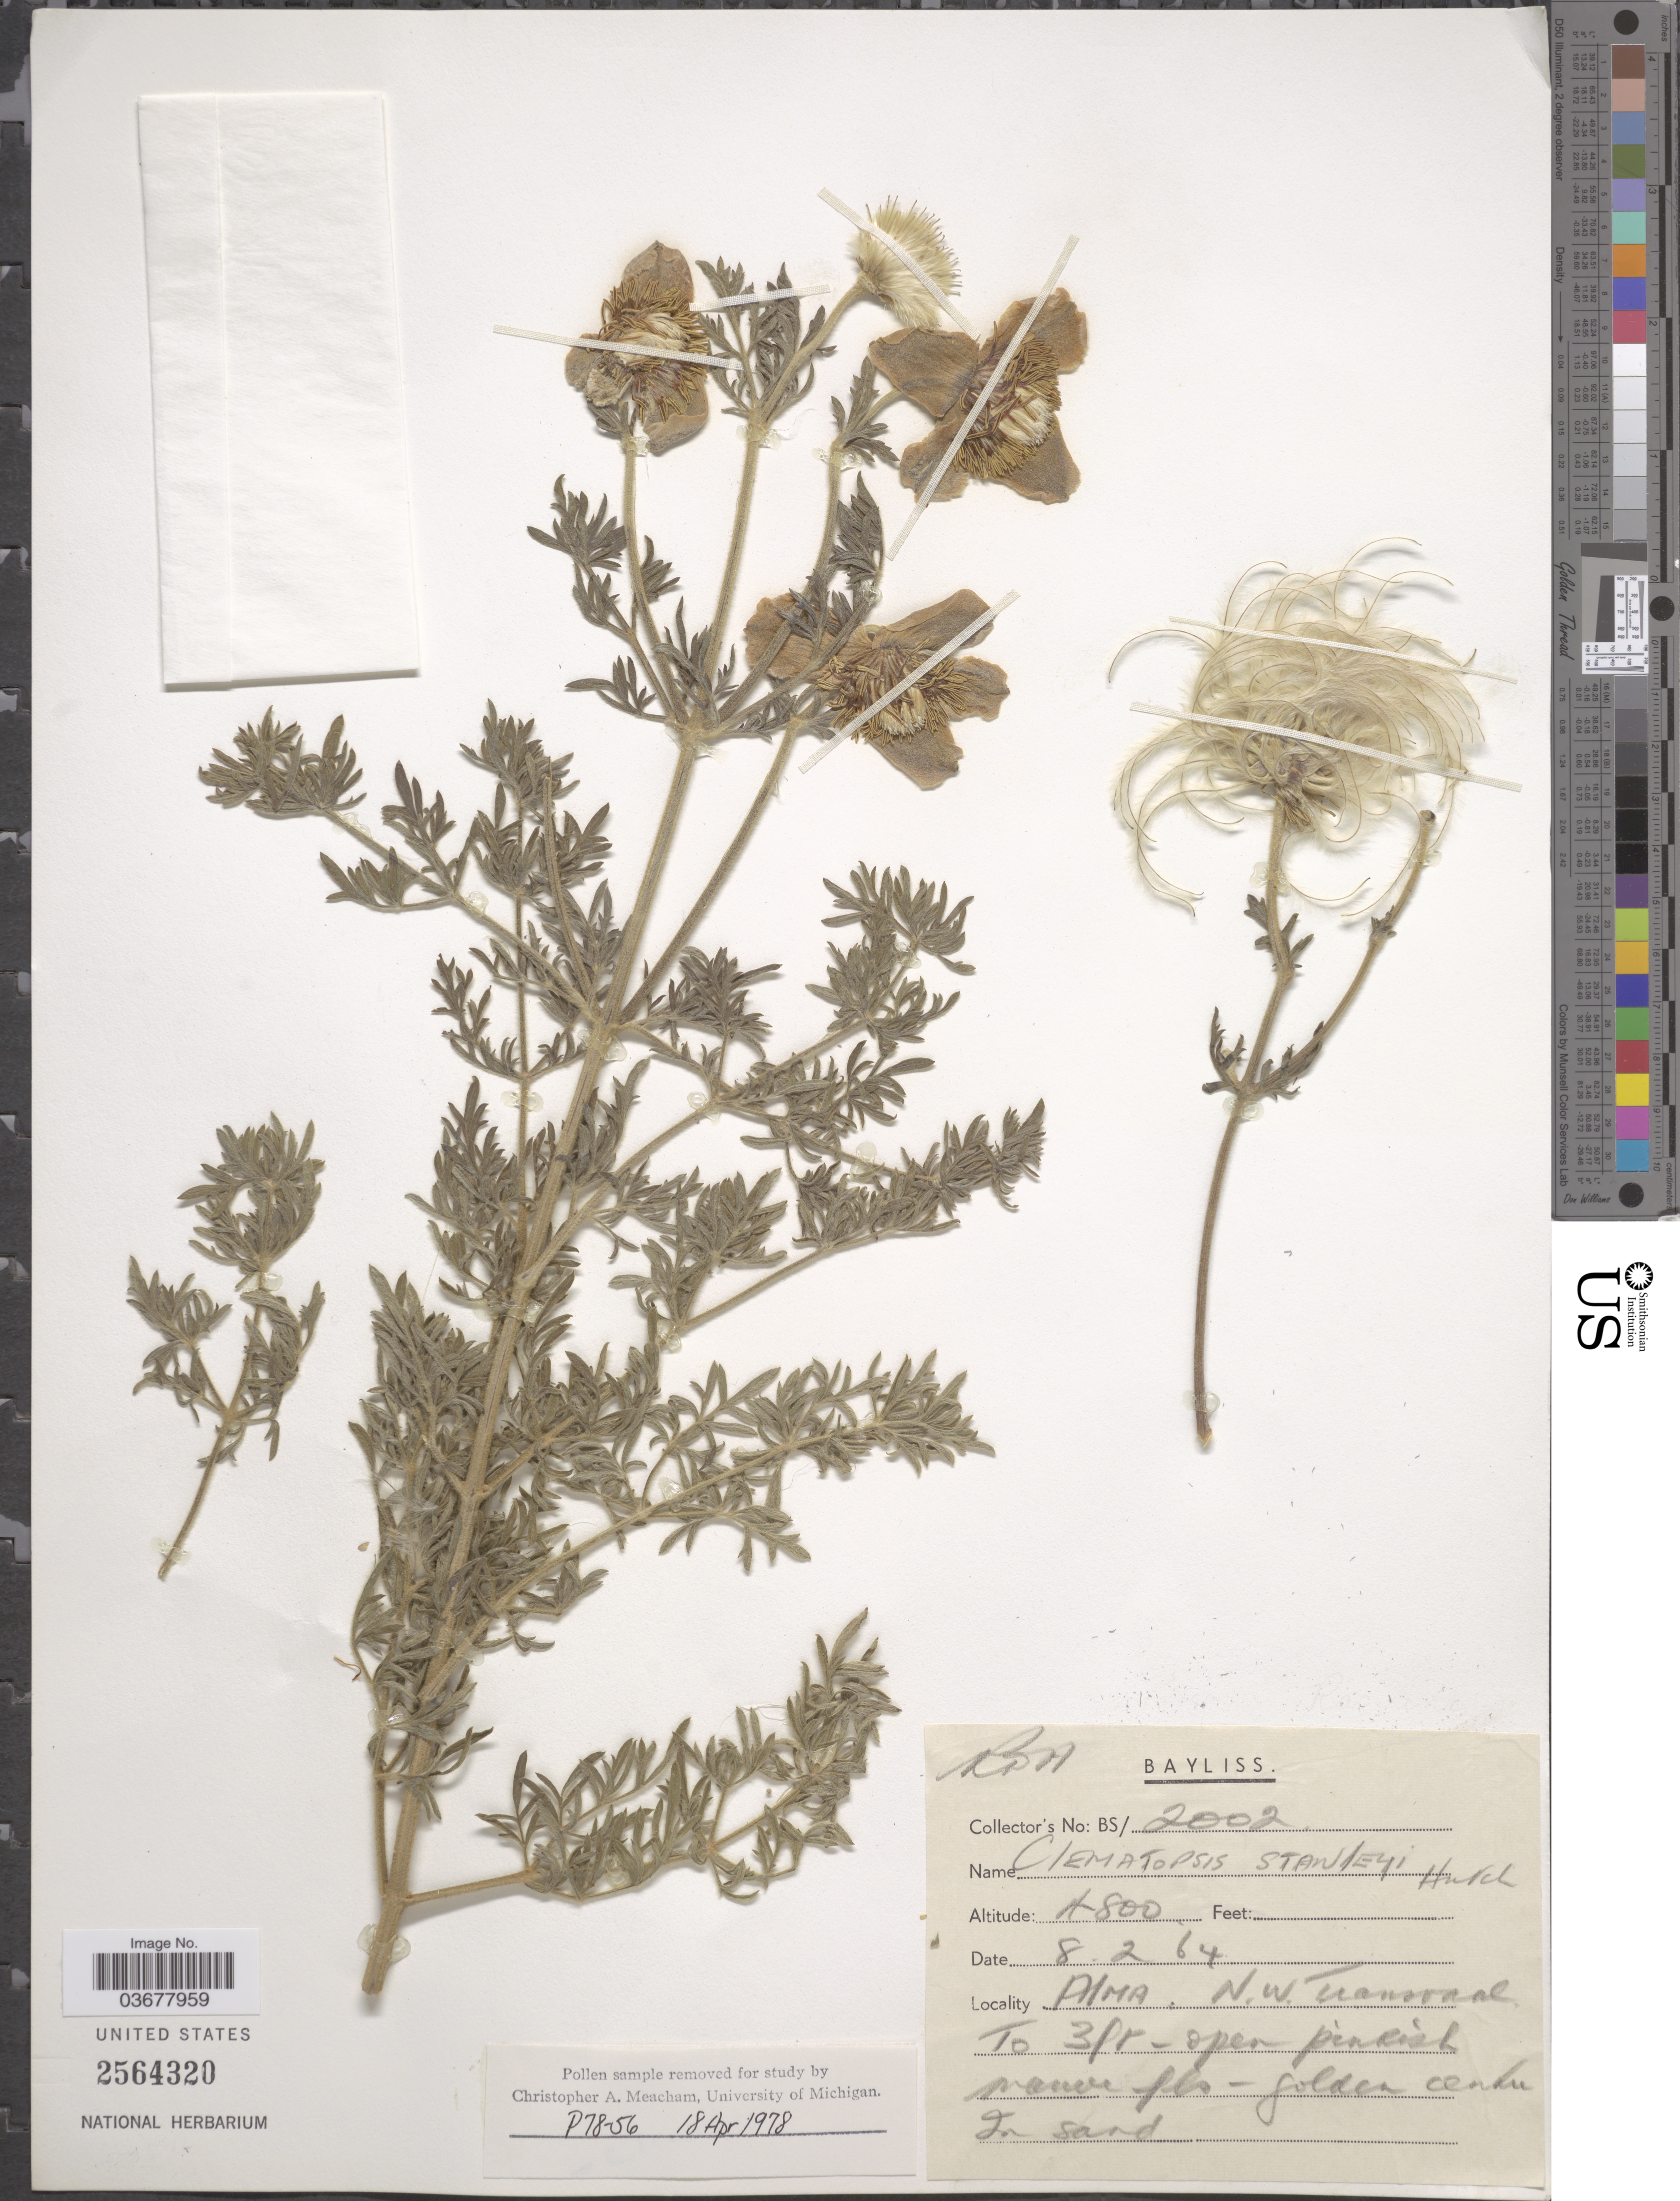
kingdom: Plantae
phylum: Tracheophyta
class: Magnoliopsida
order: Ranunculales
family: Ranunculaceae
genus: Clematis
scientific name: Clematis stanleyi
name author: Hook.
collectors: Bayliss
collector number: BS/2002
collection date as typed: Transcribed d/m/y: 8/2/64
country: South Africa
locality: Alma. N.W. Transvaal.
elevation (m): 1463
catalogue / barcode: US 2564320